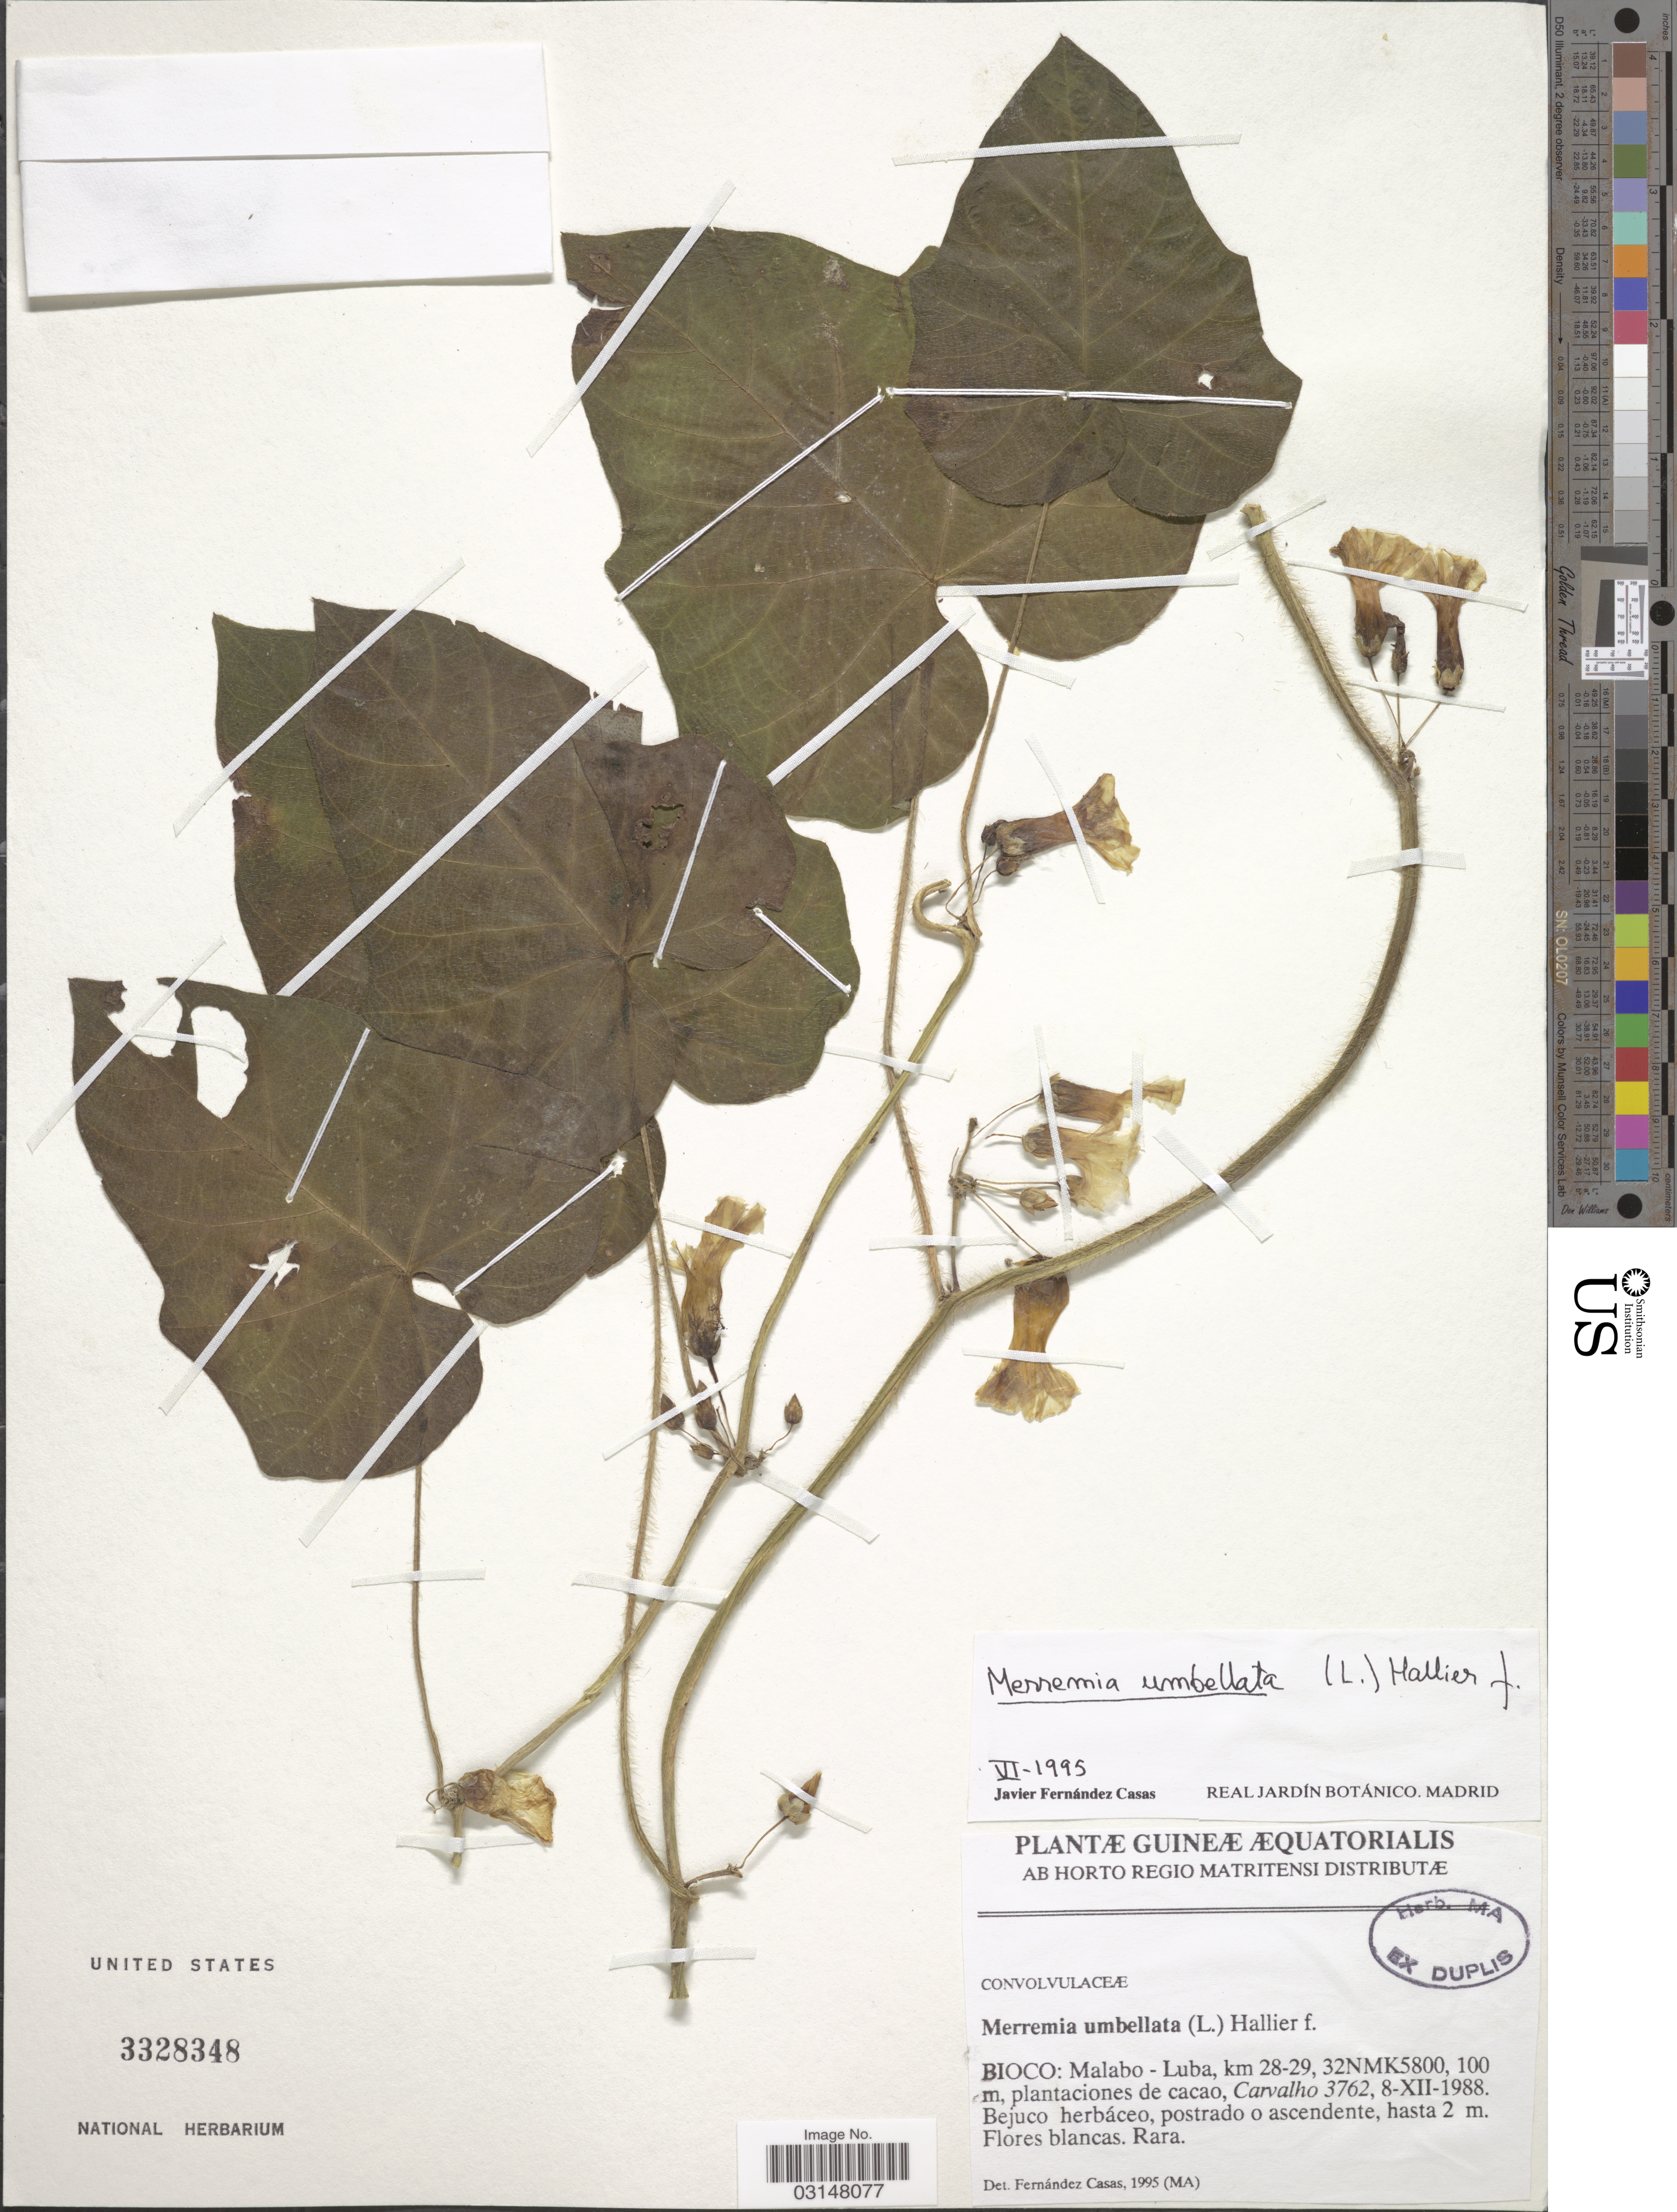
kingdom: Plantae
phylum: Tracheophyta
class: Magnoliopsida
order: Solanales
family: Convolvulaceae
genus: Lepistemon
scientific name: Lepistemon owariensis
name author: (P. Beauv.) Hallier f.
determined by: Strong, Mark T., (BOT), Smithsonian Institution - National Museum of Natural History (UNITED STATES)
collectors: Carvalho, --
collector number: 3762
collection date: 1988-12-08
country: Equatorial Guinea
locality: Guineæ Æquatorialis. Bioco: Malabo-Luba, km 28-29, 32NMK5800.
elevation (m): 100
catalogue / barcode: US 3328348